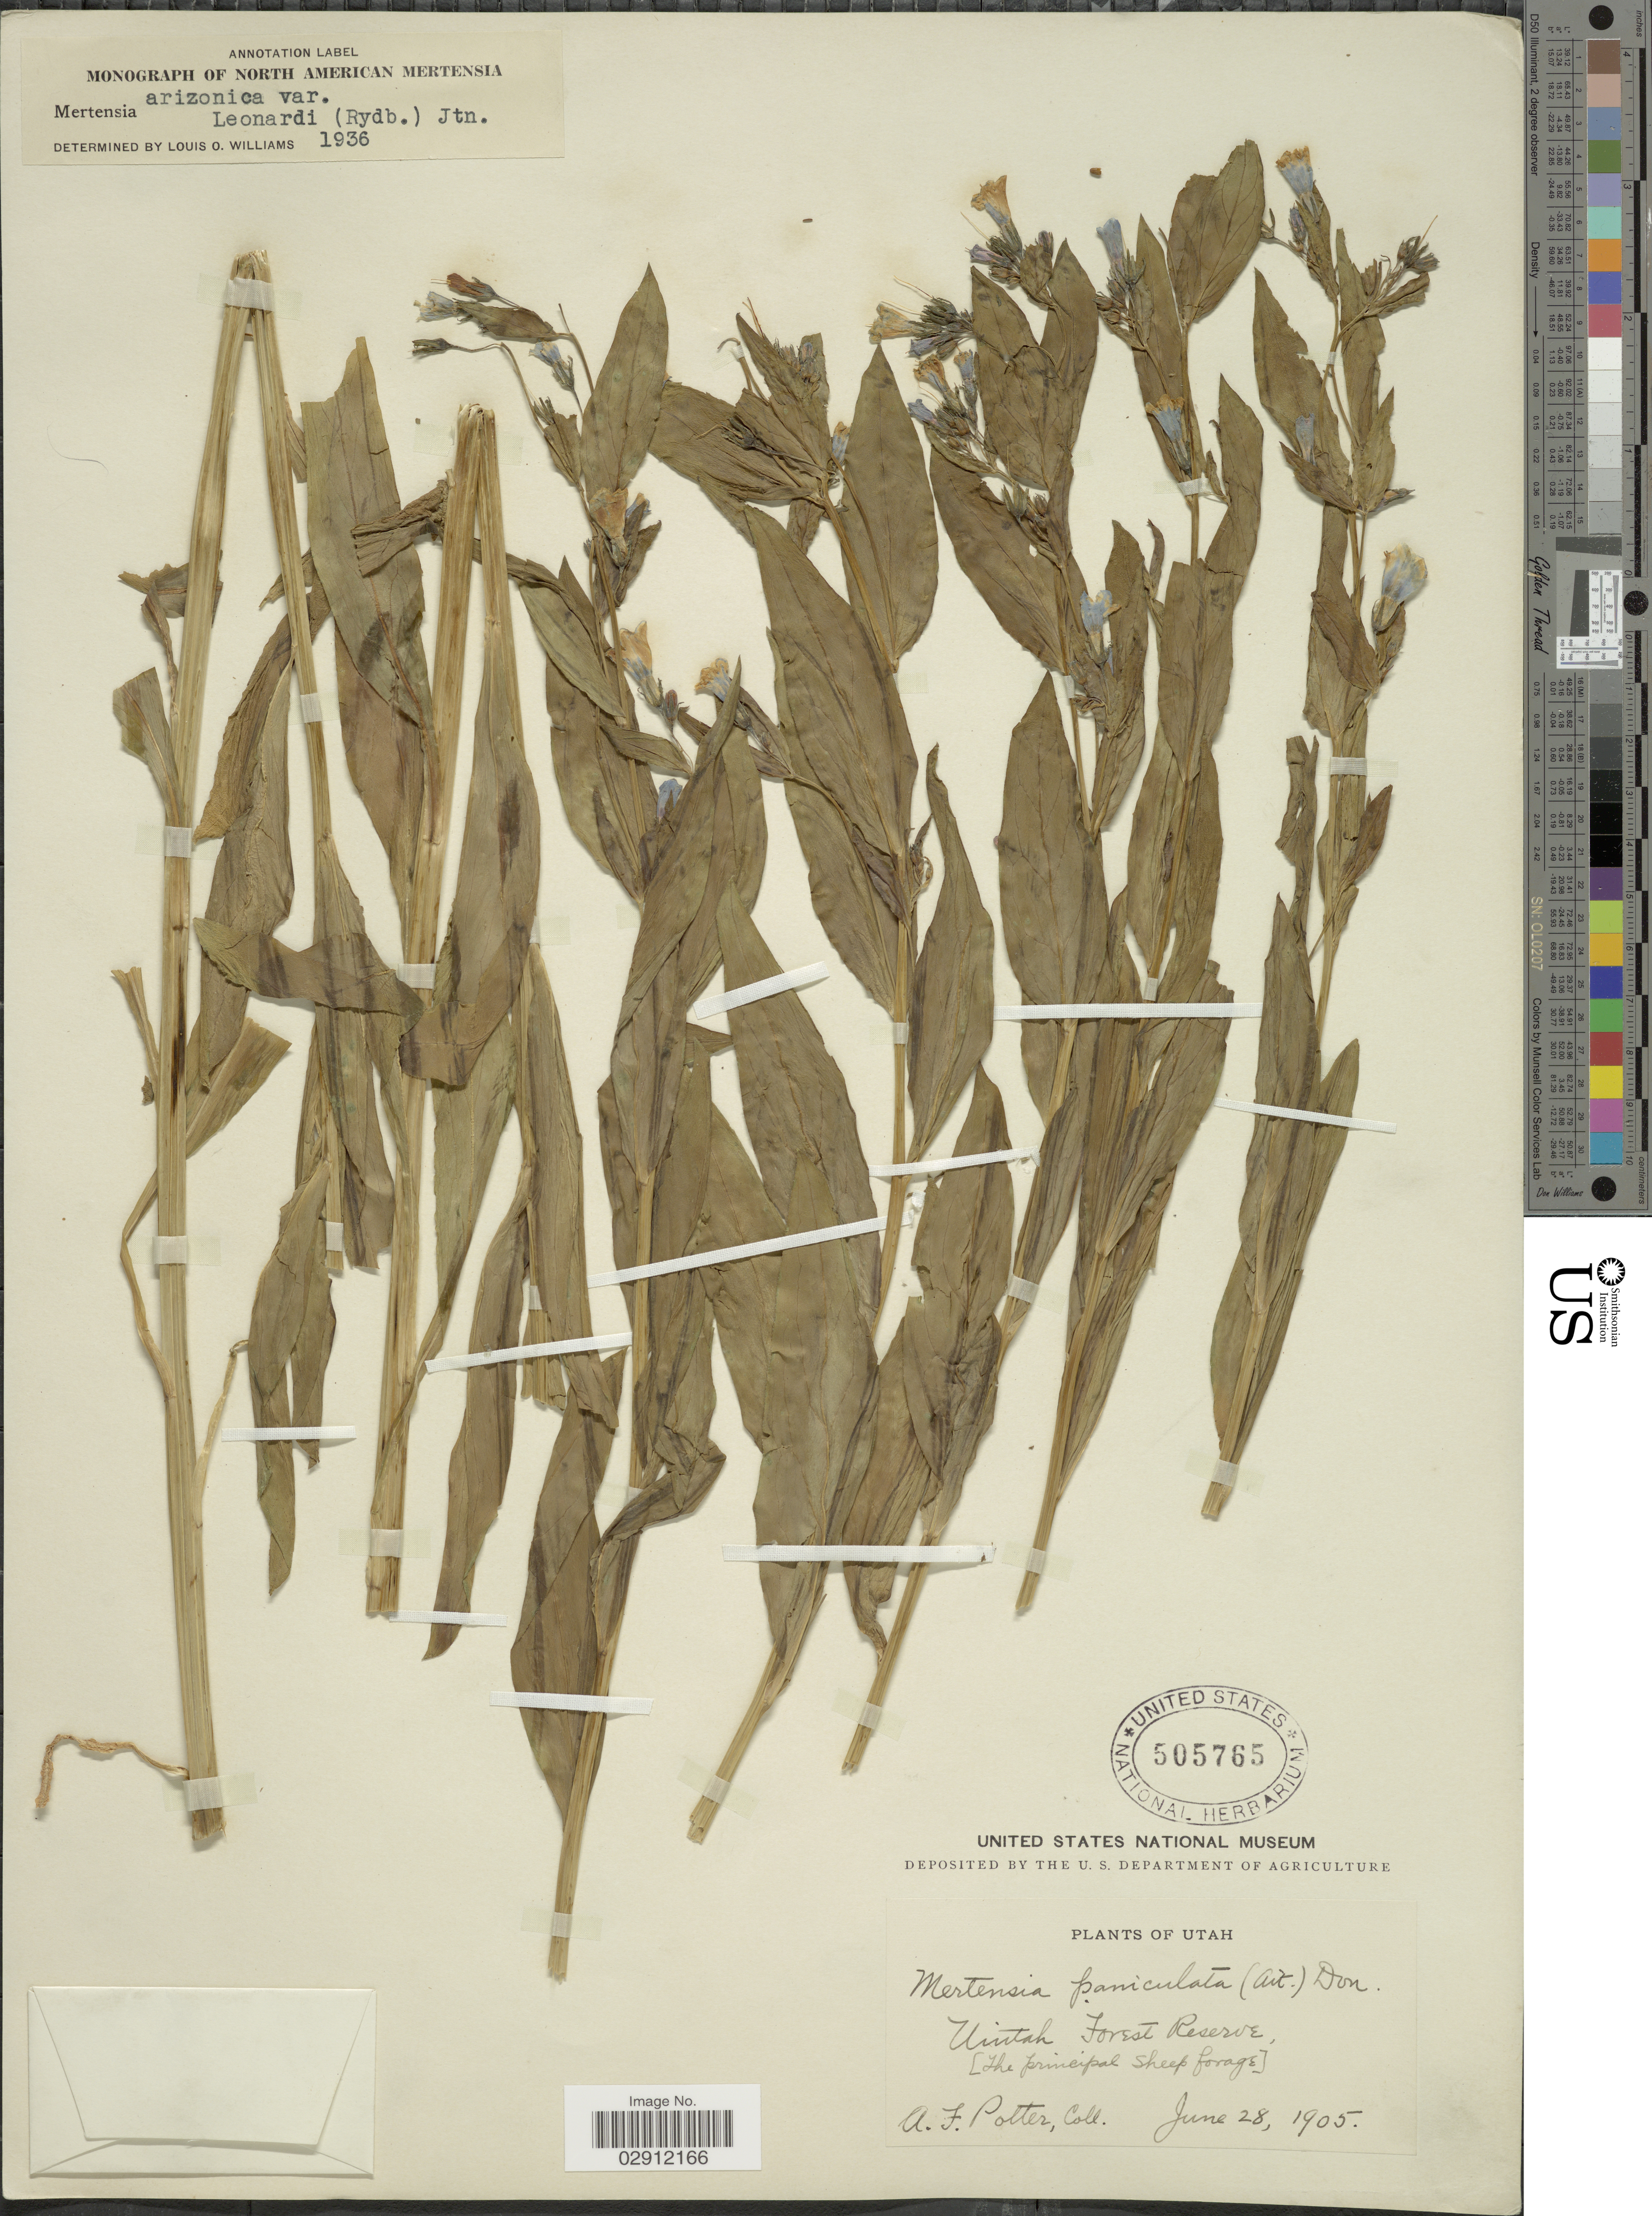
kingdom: Plantae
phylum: Tracheophyta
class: Magnoliopsida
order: Boraginales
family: Boraginaceae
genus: Mertensia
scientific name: Mertensia arizonica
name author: Greene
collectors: A. Potter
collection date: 1905-06-28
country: United States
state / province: Utah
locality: Uintah Forest Reserve, [the principal sheep forage].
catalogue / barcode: US 505765